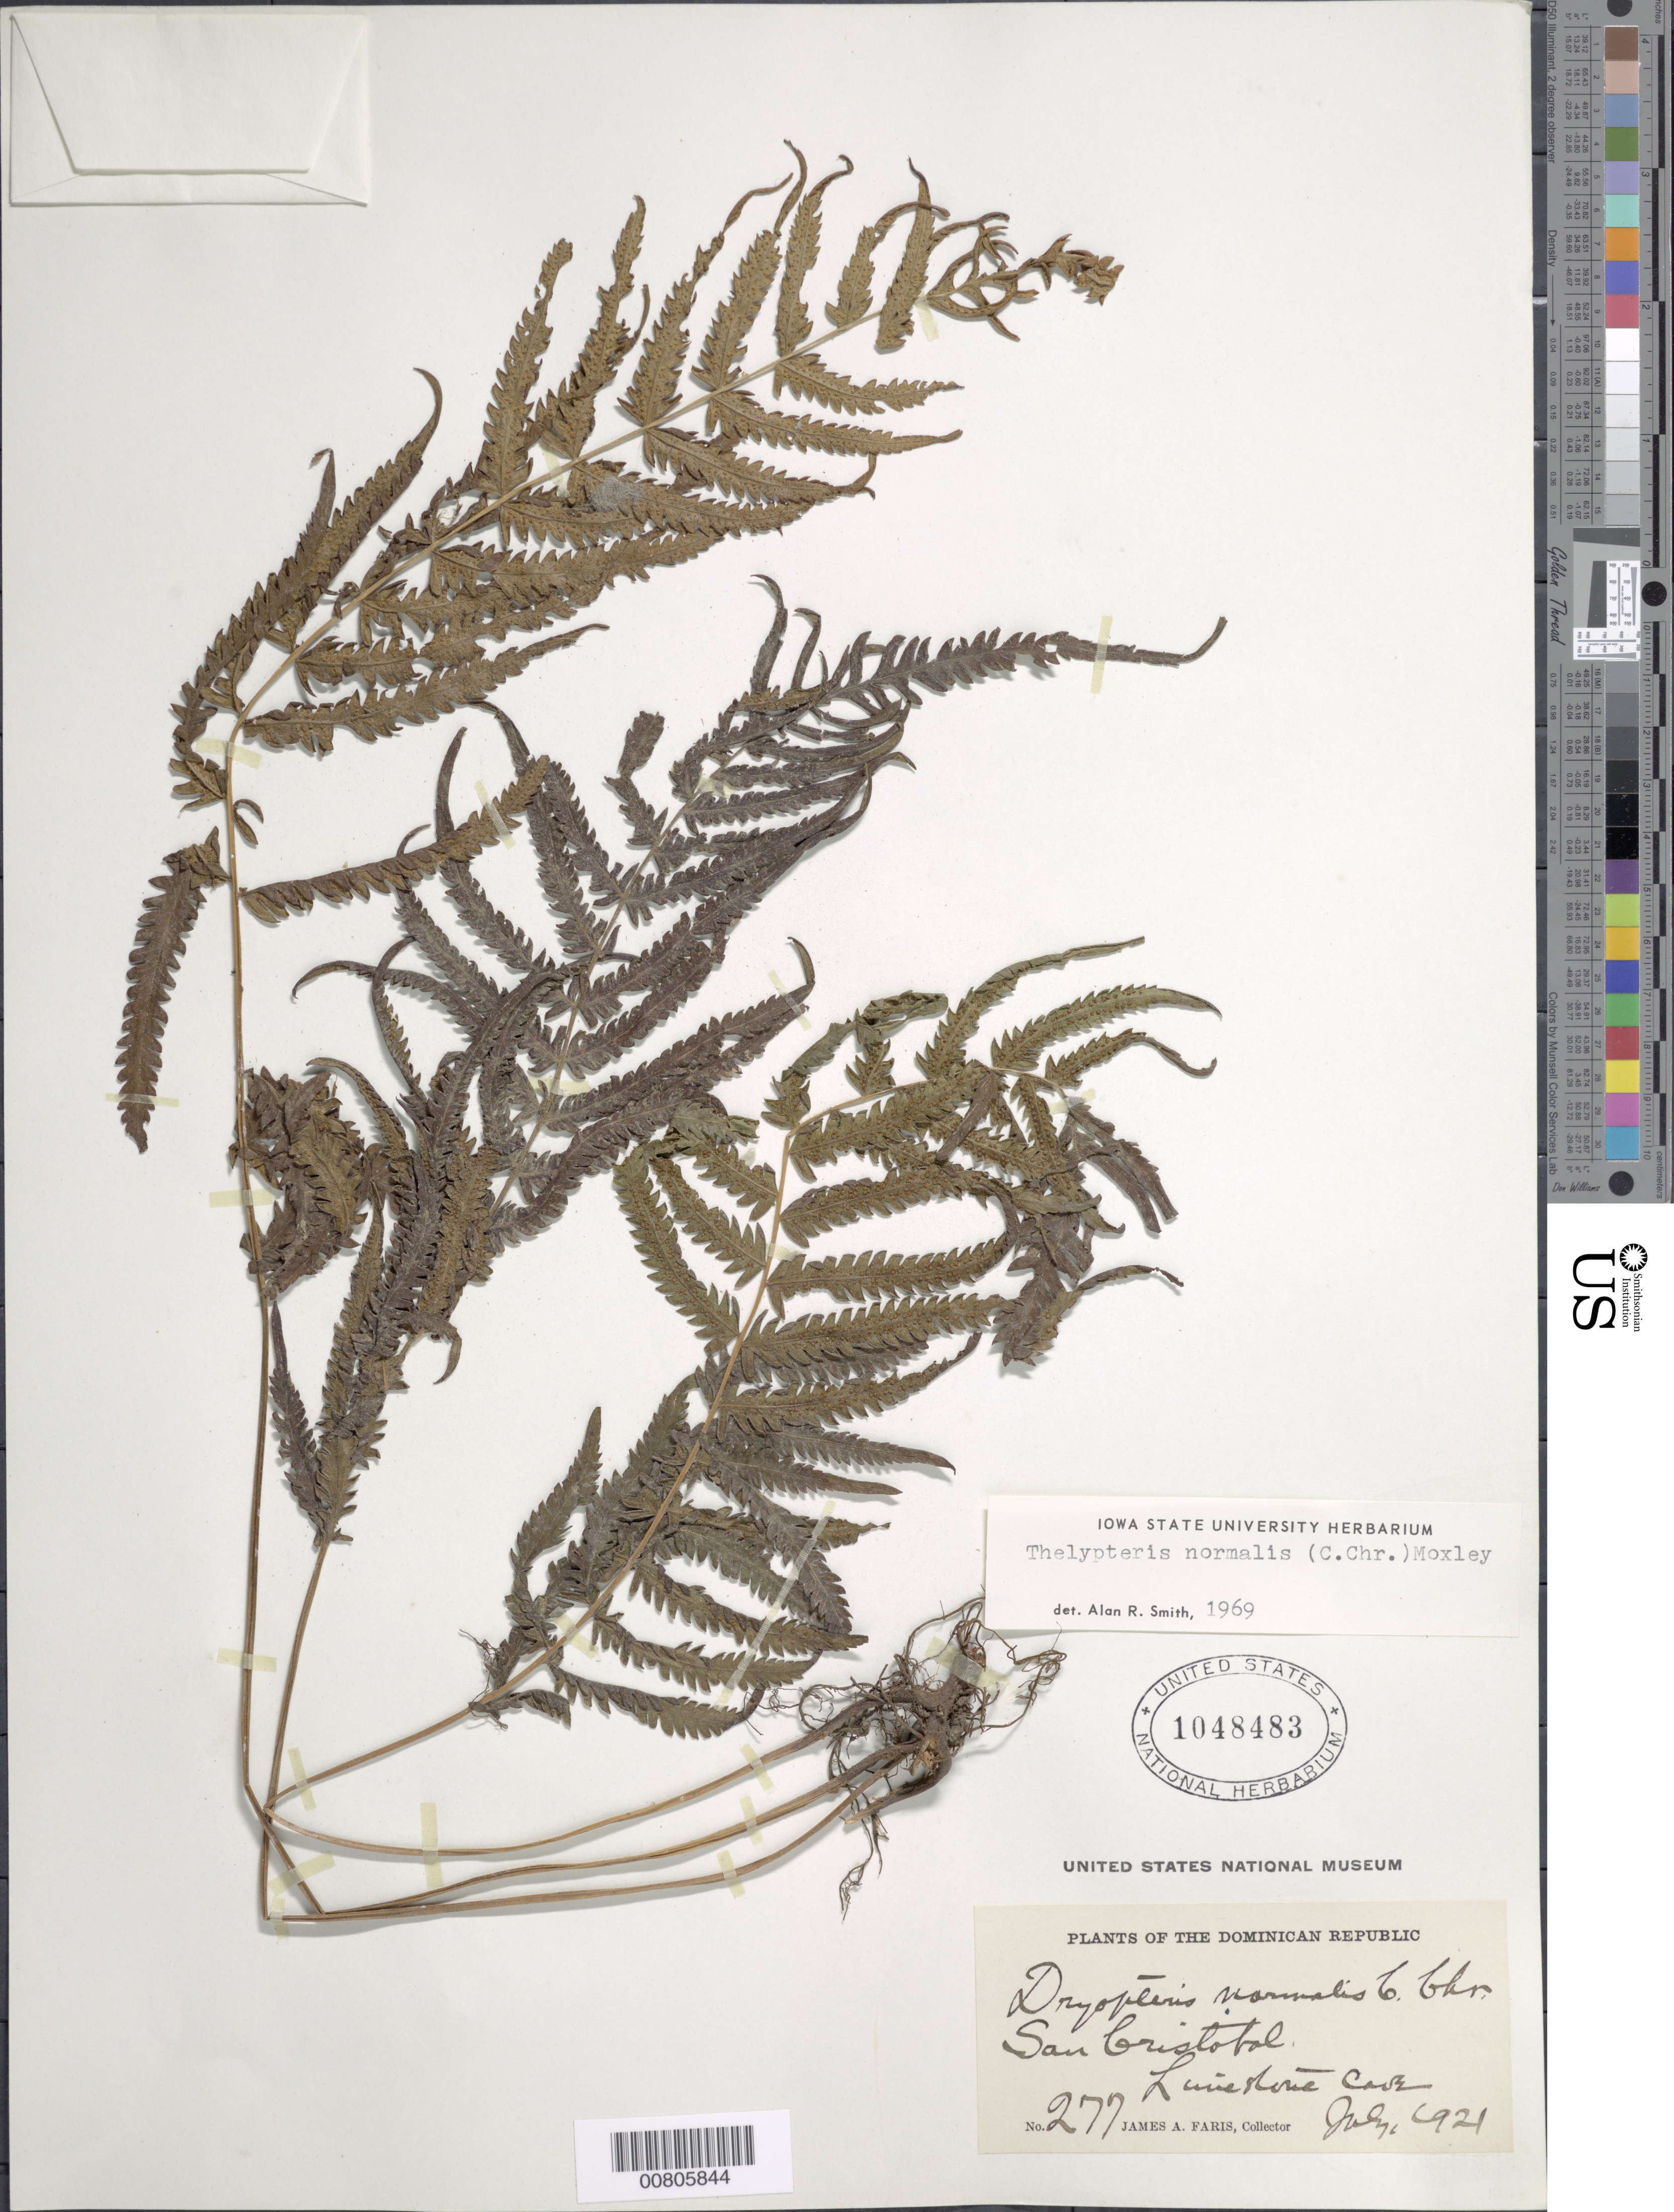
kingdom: Plantae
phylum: Tracheophyta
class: Polypodiopsida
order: Polypodiales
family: Thelypteridaceae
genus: Christella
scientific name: Christella kunthii comb. ined.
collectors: J. Faris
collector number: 277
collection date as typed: Jul 1921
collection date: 1921-07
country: Dominican Republic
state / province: San Cristóbal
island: Hispaniola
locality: San Cristobal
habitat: Limestone cave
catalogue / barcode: US 1048483